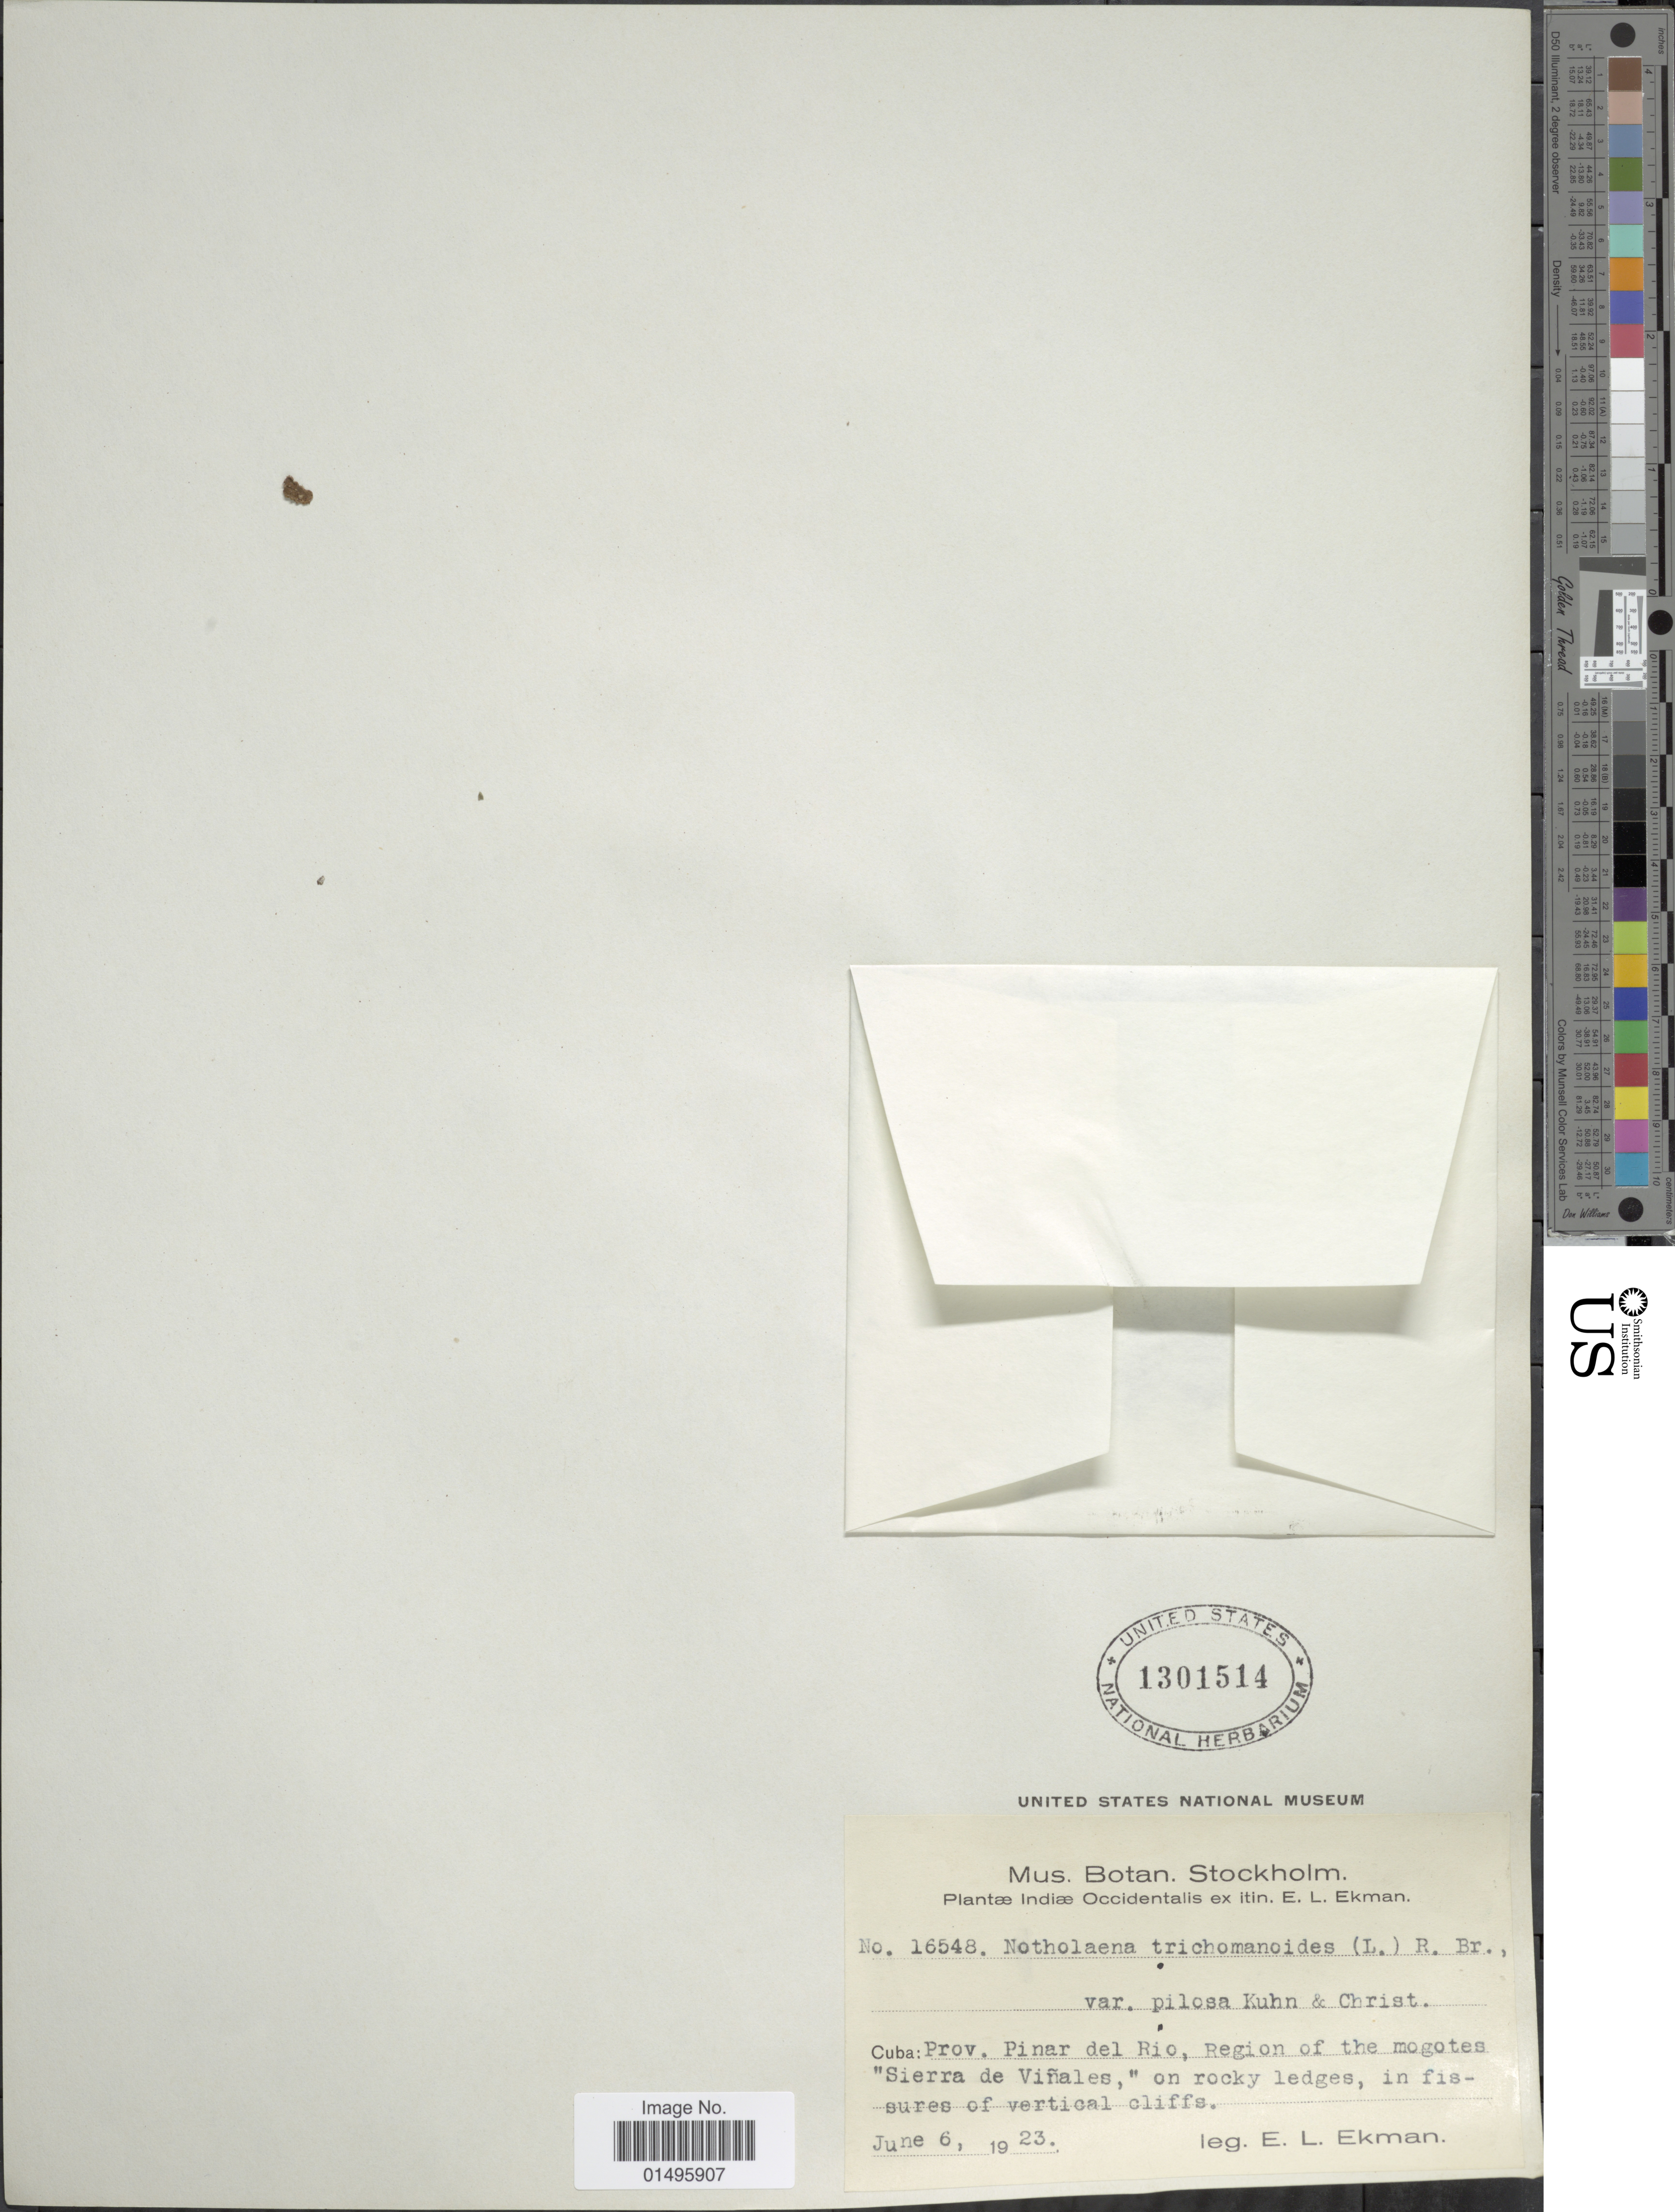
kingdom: Plantae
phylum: Tracheophyta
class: Polypodiopsida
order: Polypodiales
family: Pteridaceae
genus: Notholaena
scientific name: Notholaena trichomanoides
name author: (L.) Desv.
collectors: E. L. Ekman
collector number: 16548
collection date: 1923-06-06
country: Cuba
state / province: Pinar del Río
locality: Cuba, region of the mogotes sures of Vinales.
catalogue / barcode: US 1301514